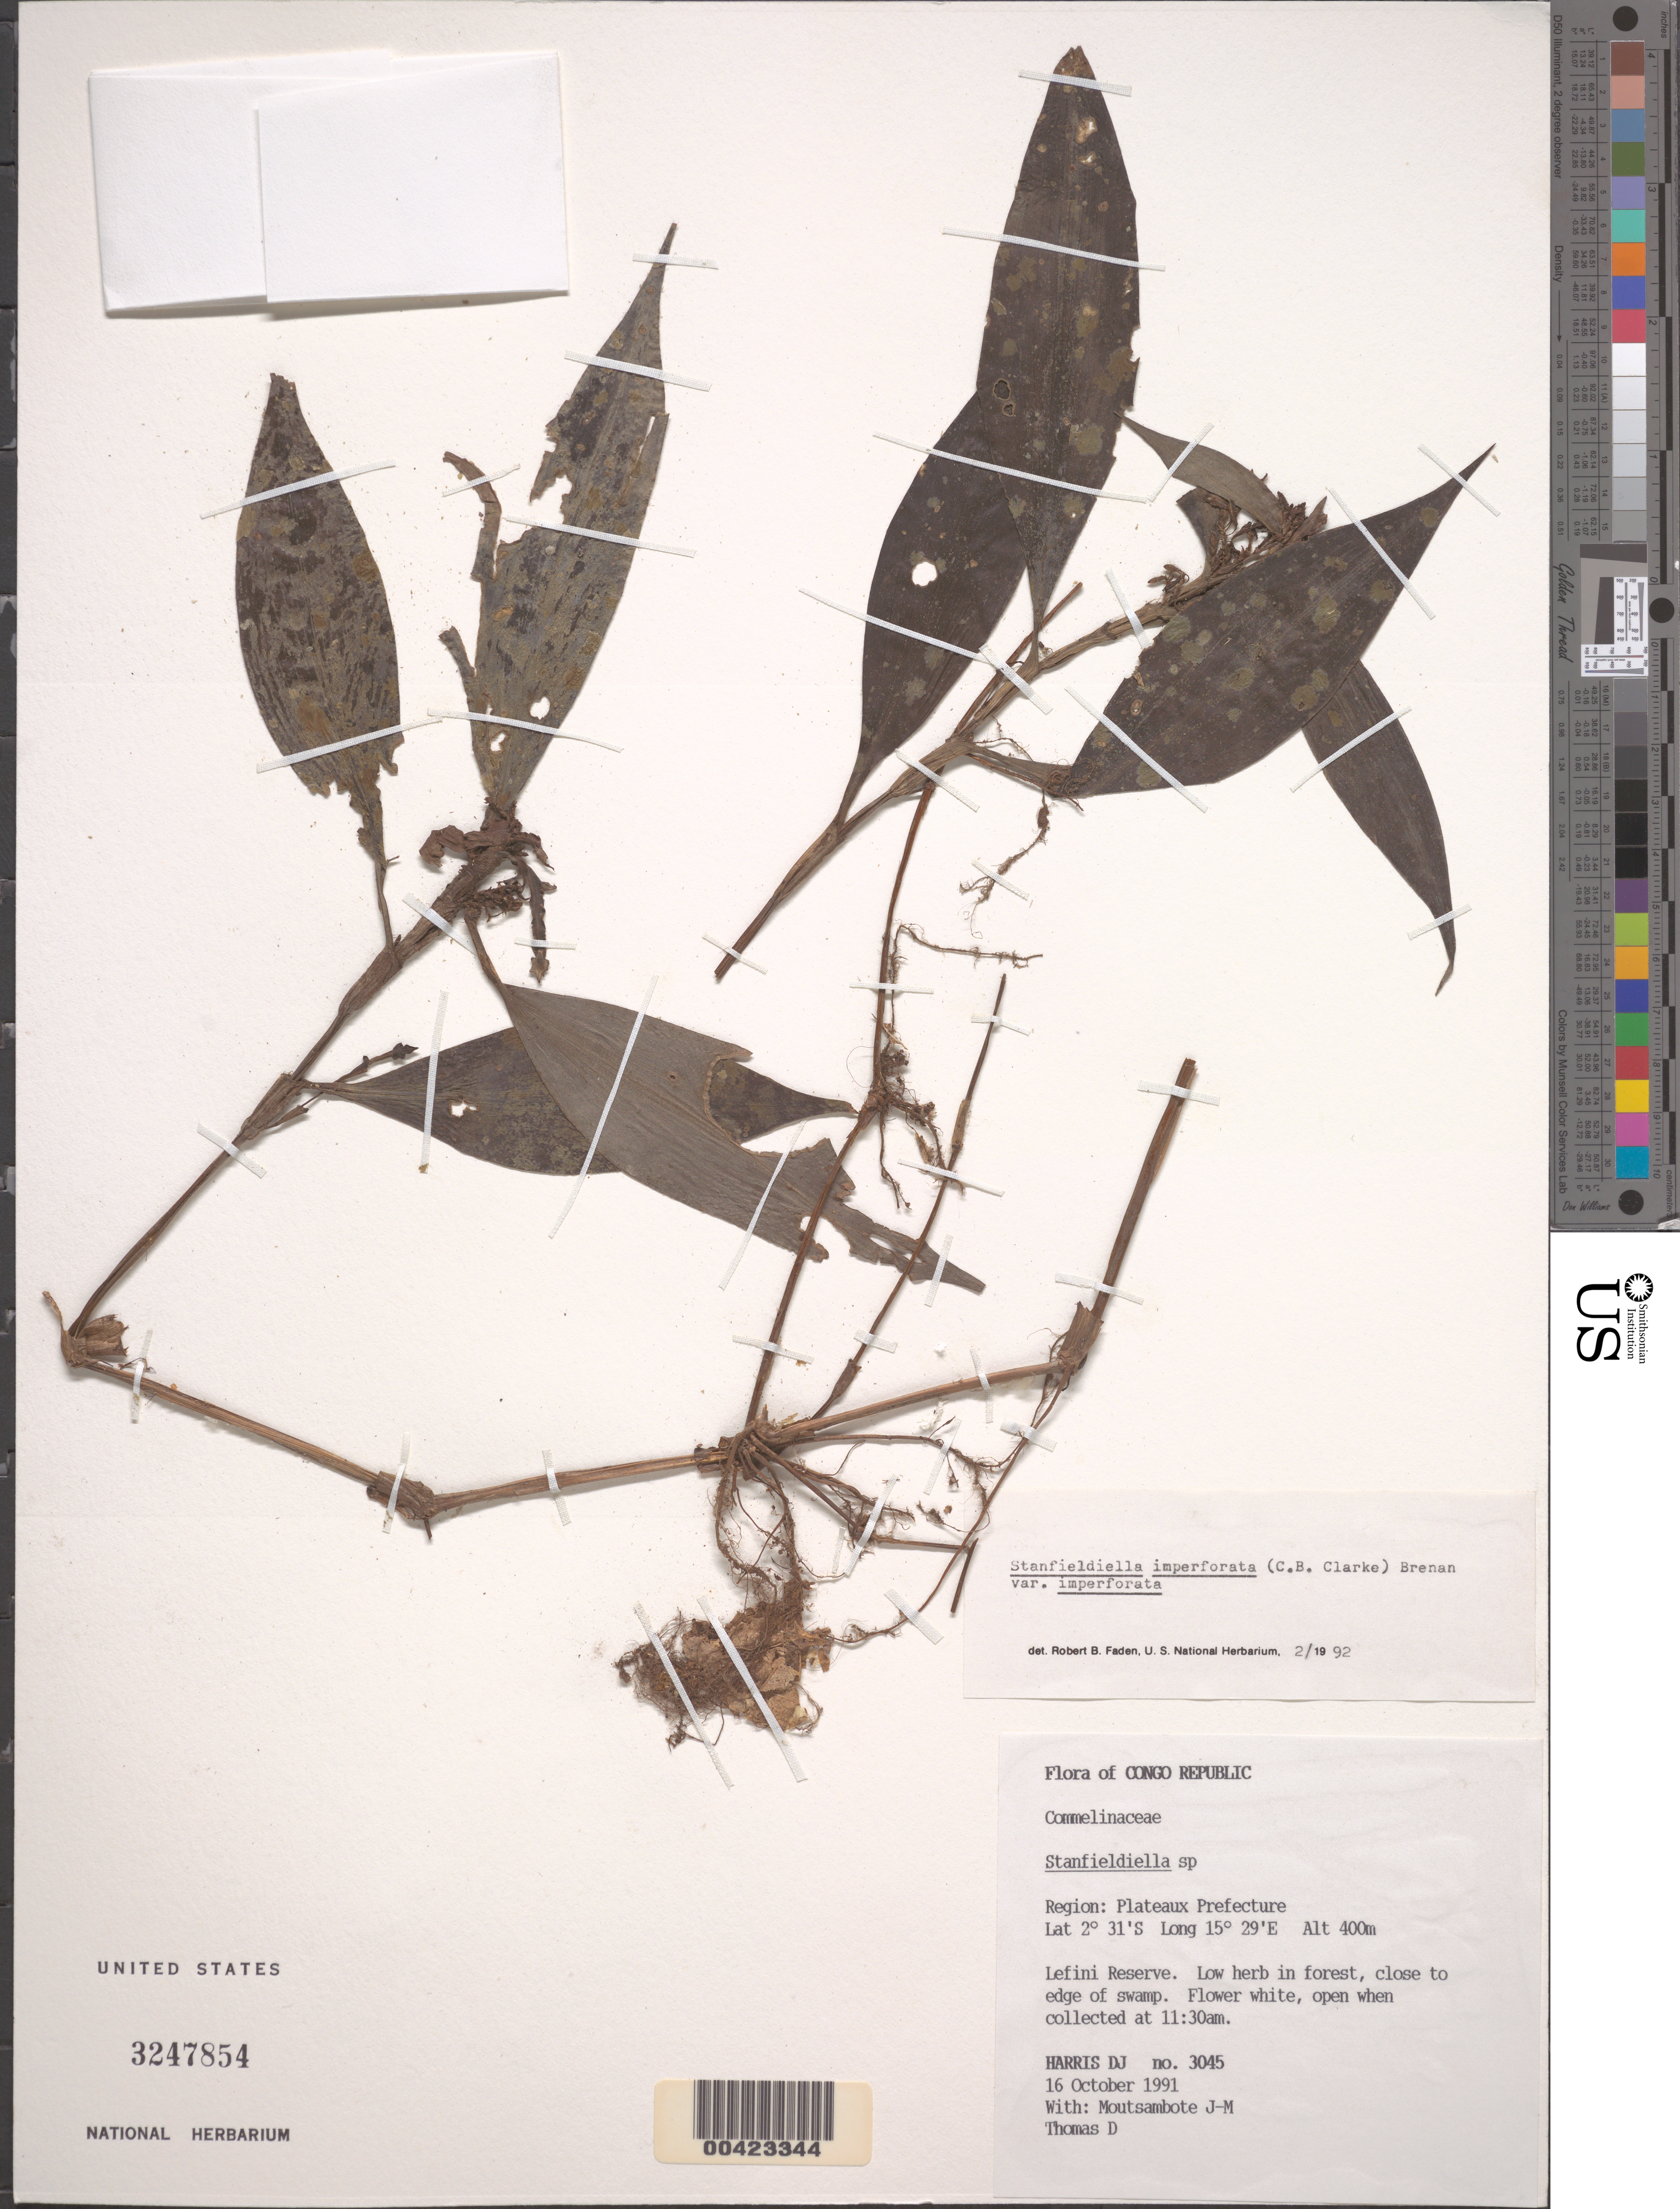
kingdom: Plantae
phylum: Tracheophyta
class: Liliopsida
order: Commelinales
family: Commelinaceae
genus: Stanfieldiella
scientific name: Stanfieldiella imperforata var. imperforata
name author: (C.B. Clarke) Brenan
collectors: D. J. Harris, J. Moutsambote & D. Thomas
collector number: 3045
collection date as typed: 16 Oct 1991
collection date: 1991-10-16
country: Congo, Republic of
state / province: Plateaux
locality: Lefini Reserve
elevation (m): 400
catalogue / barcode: US 3247854